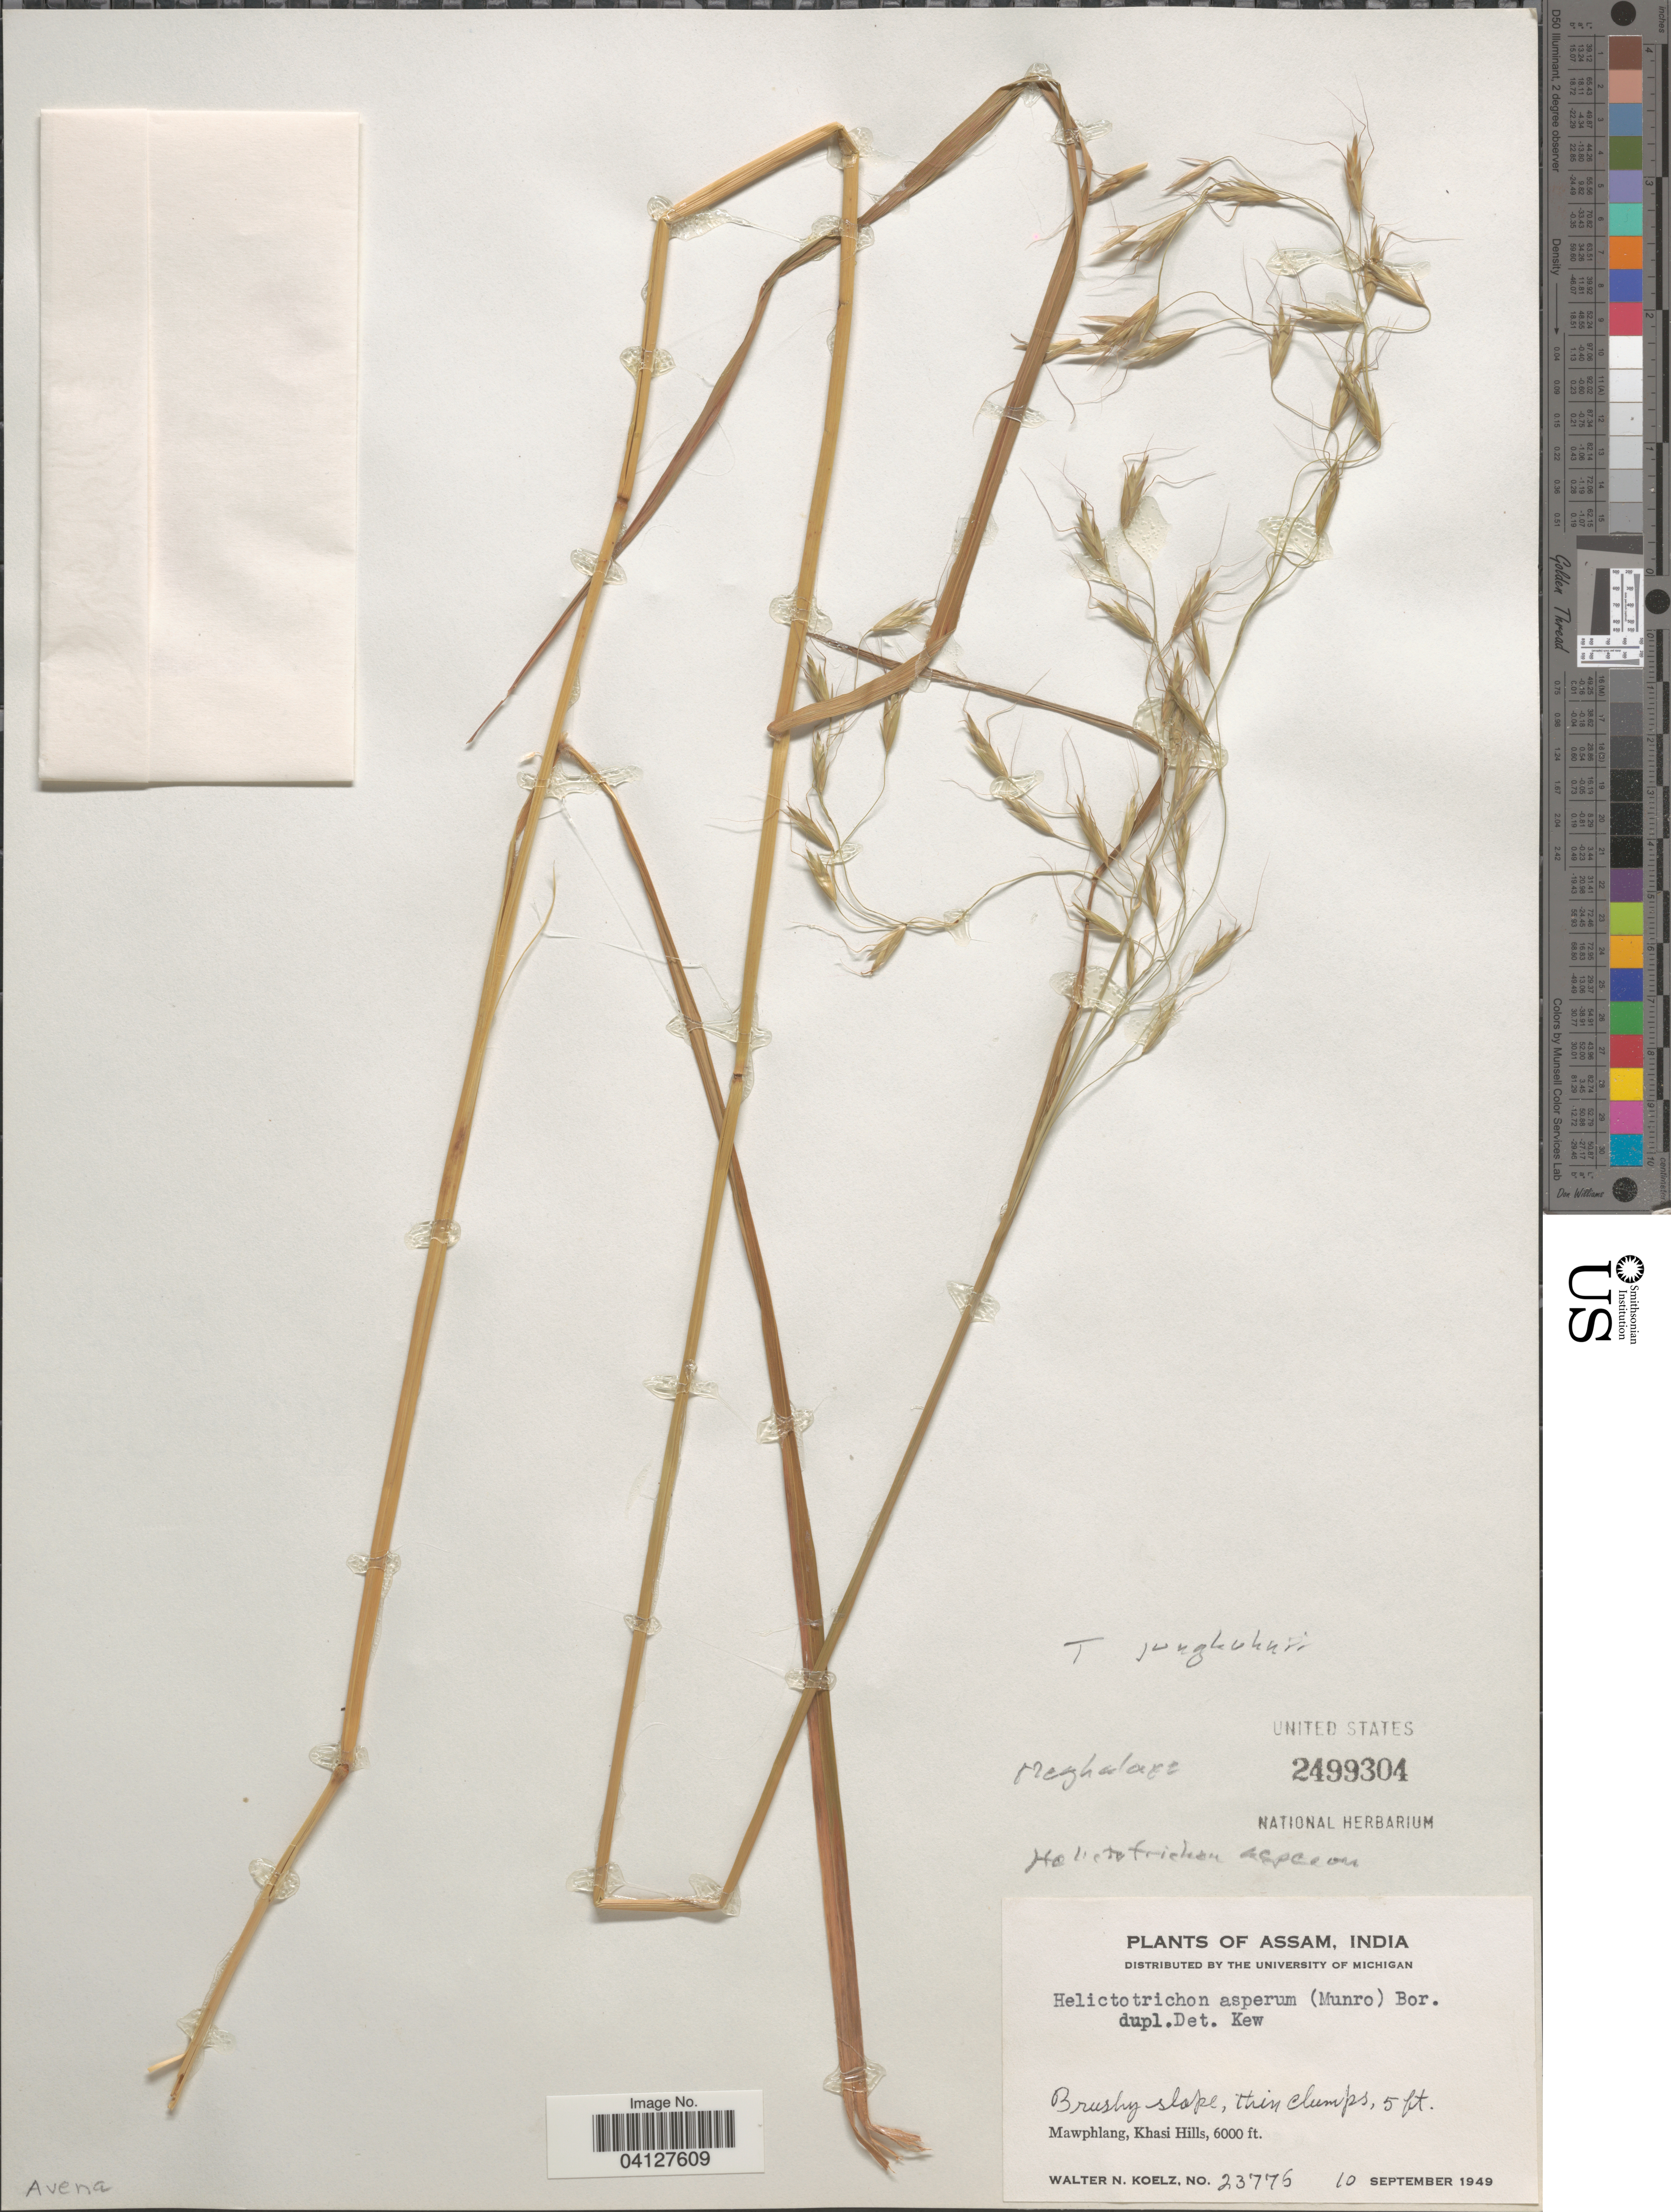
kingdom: Plantae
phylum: Tracheophyta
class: Liliopsida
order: Poales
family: Poaceae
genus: Helictotrichon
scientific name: Helictotrichon asperum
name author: (Munro ex Thwaites) Bor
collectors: W. N. Koelz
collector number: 23776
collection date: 1949-09-10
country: India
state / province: Assam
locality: Mawphlang, Khasi Hills.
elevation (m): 1829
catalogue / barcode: US 2499304